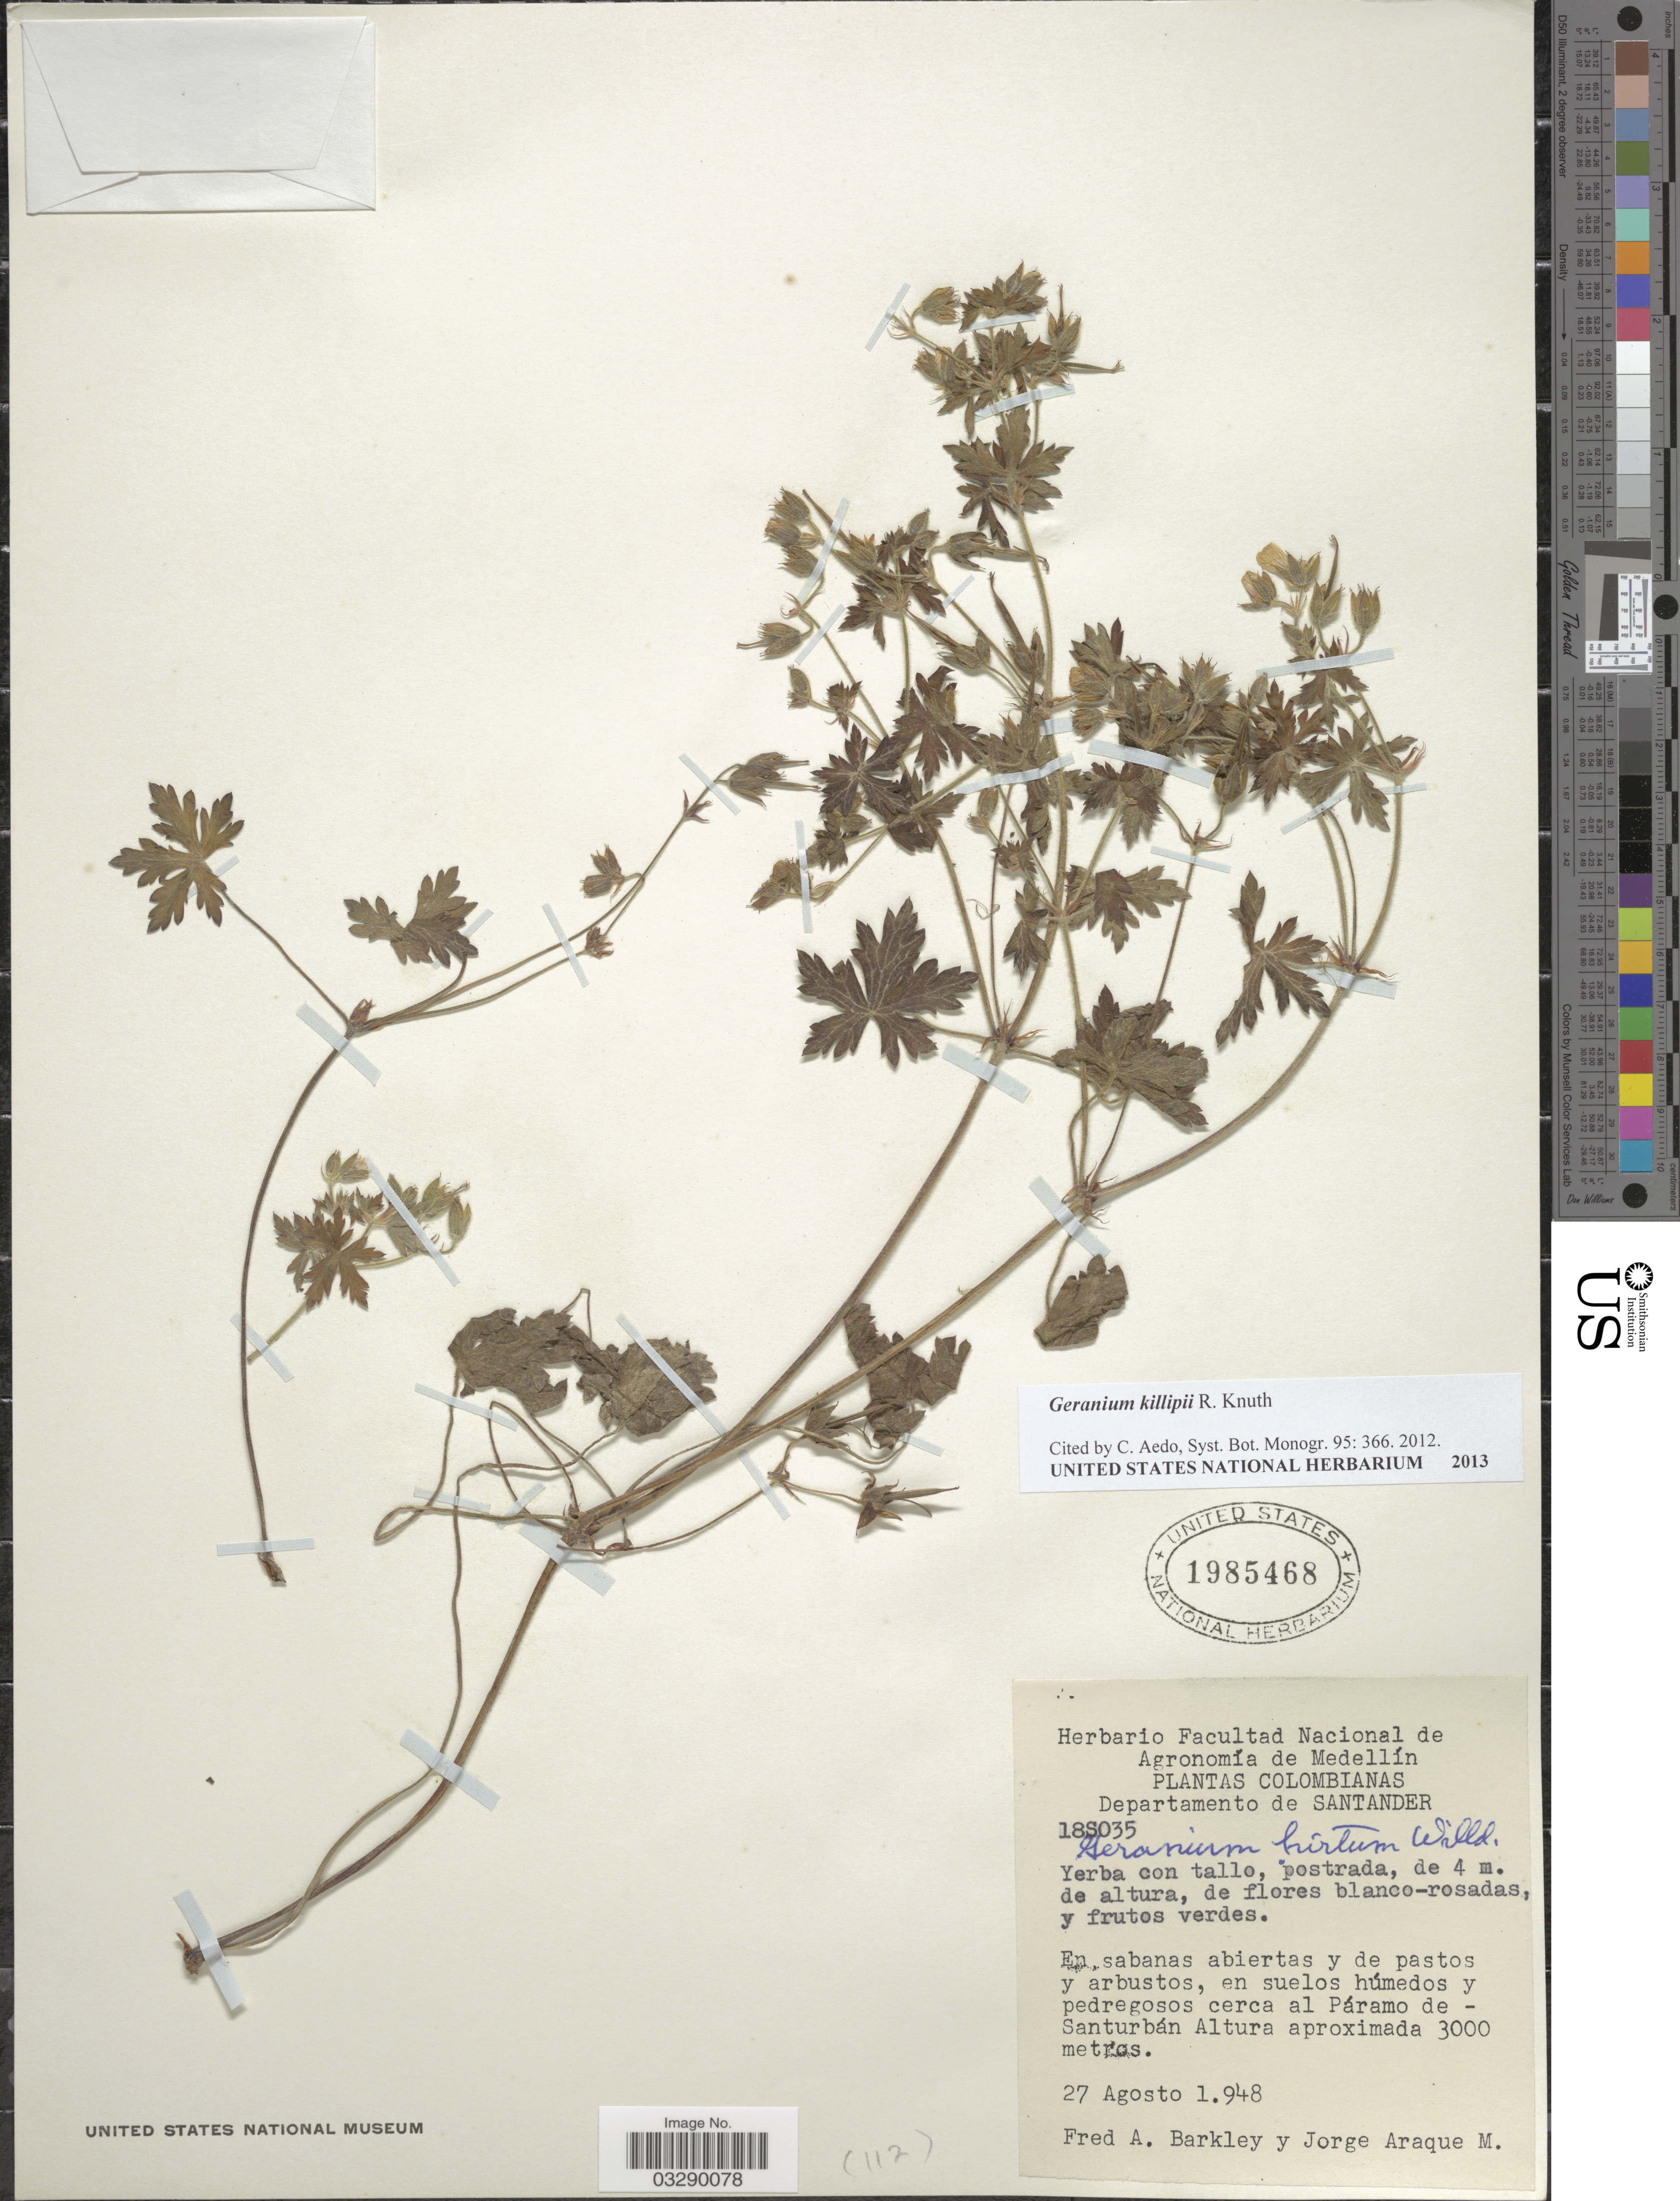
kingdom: Plantae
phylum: Tracheophyta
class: Magnoliopsida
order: Geraniales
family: Geraniaceae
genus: Geranium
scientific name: Geranium killipii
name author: R. Knuth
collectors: F. A. Barkley & J. Araque Molina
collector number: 18S035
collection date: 1948-08-27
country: Colombia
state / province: Santander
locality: Departamento de Santander. En suelos húmedos y pedregosos cerca al Páramo de - Santurbán.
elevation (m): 3000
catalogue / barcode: US 1985468